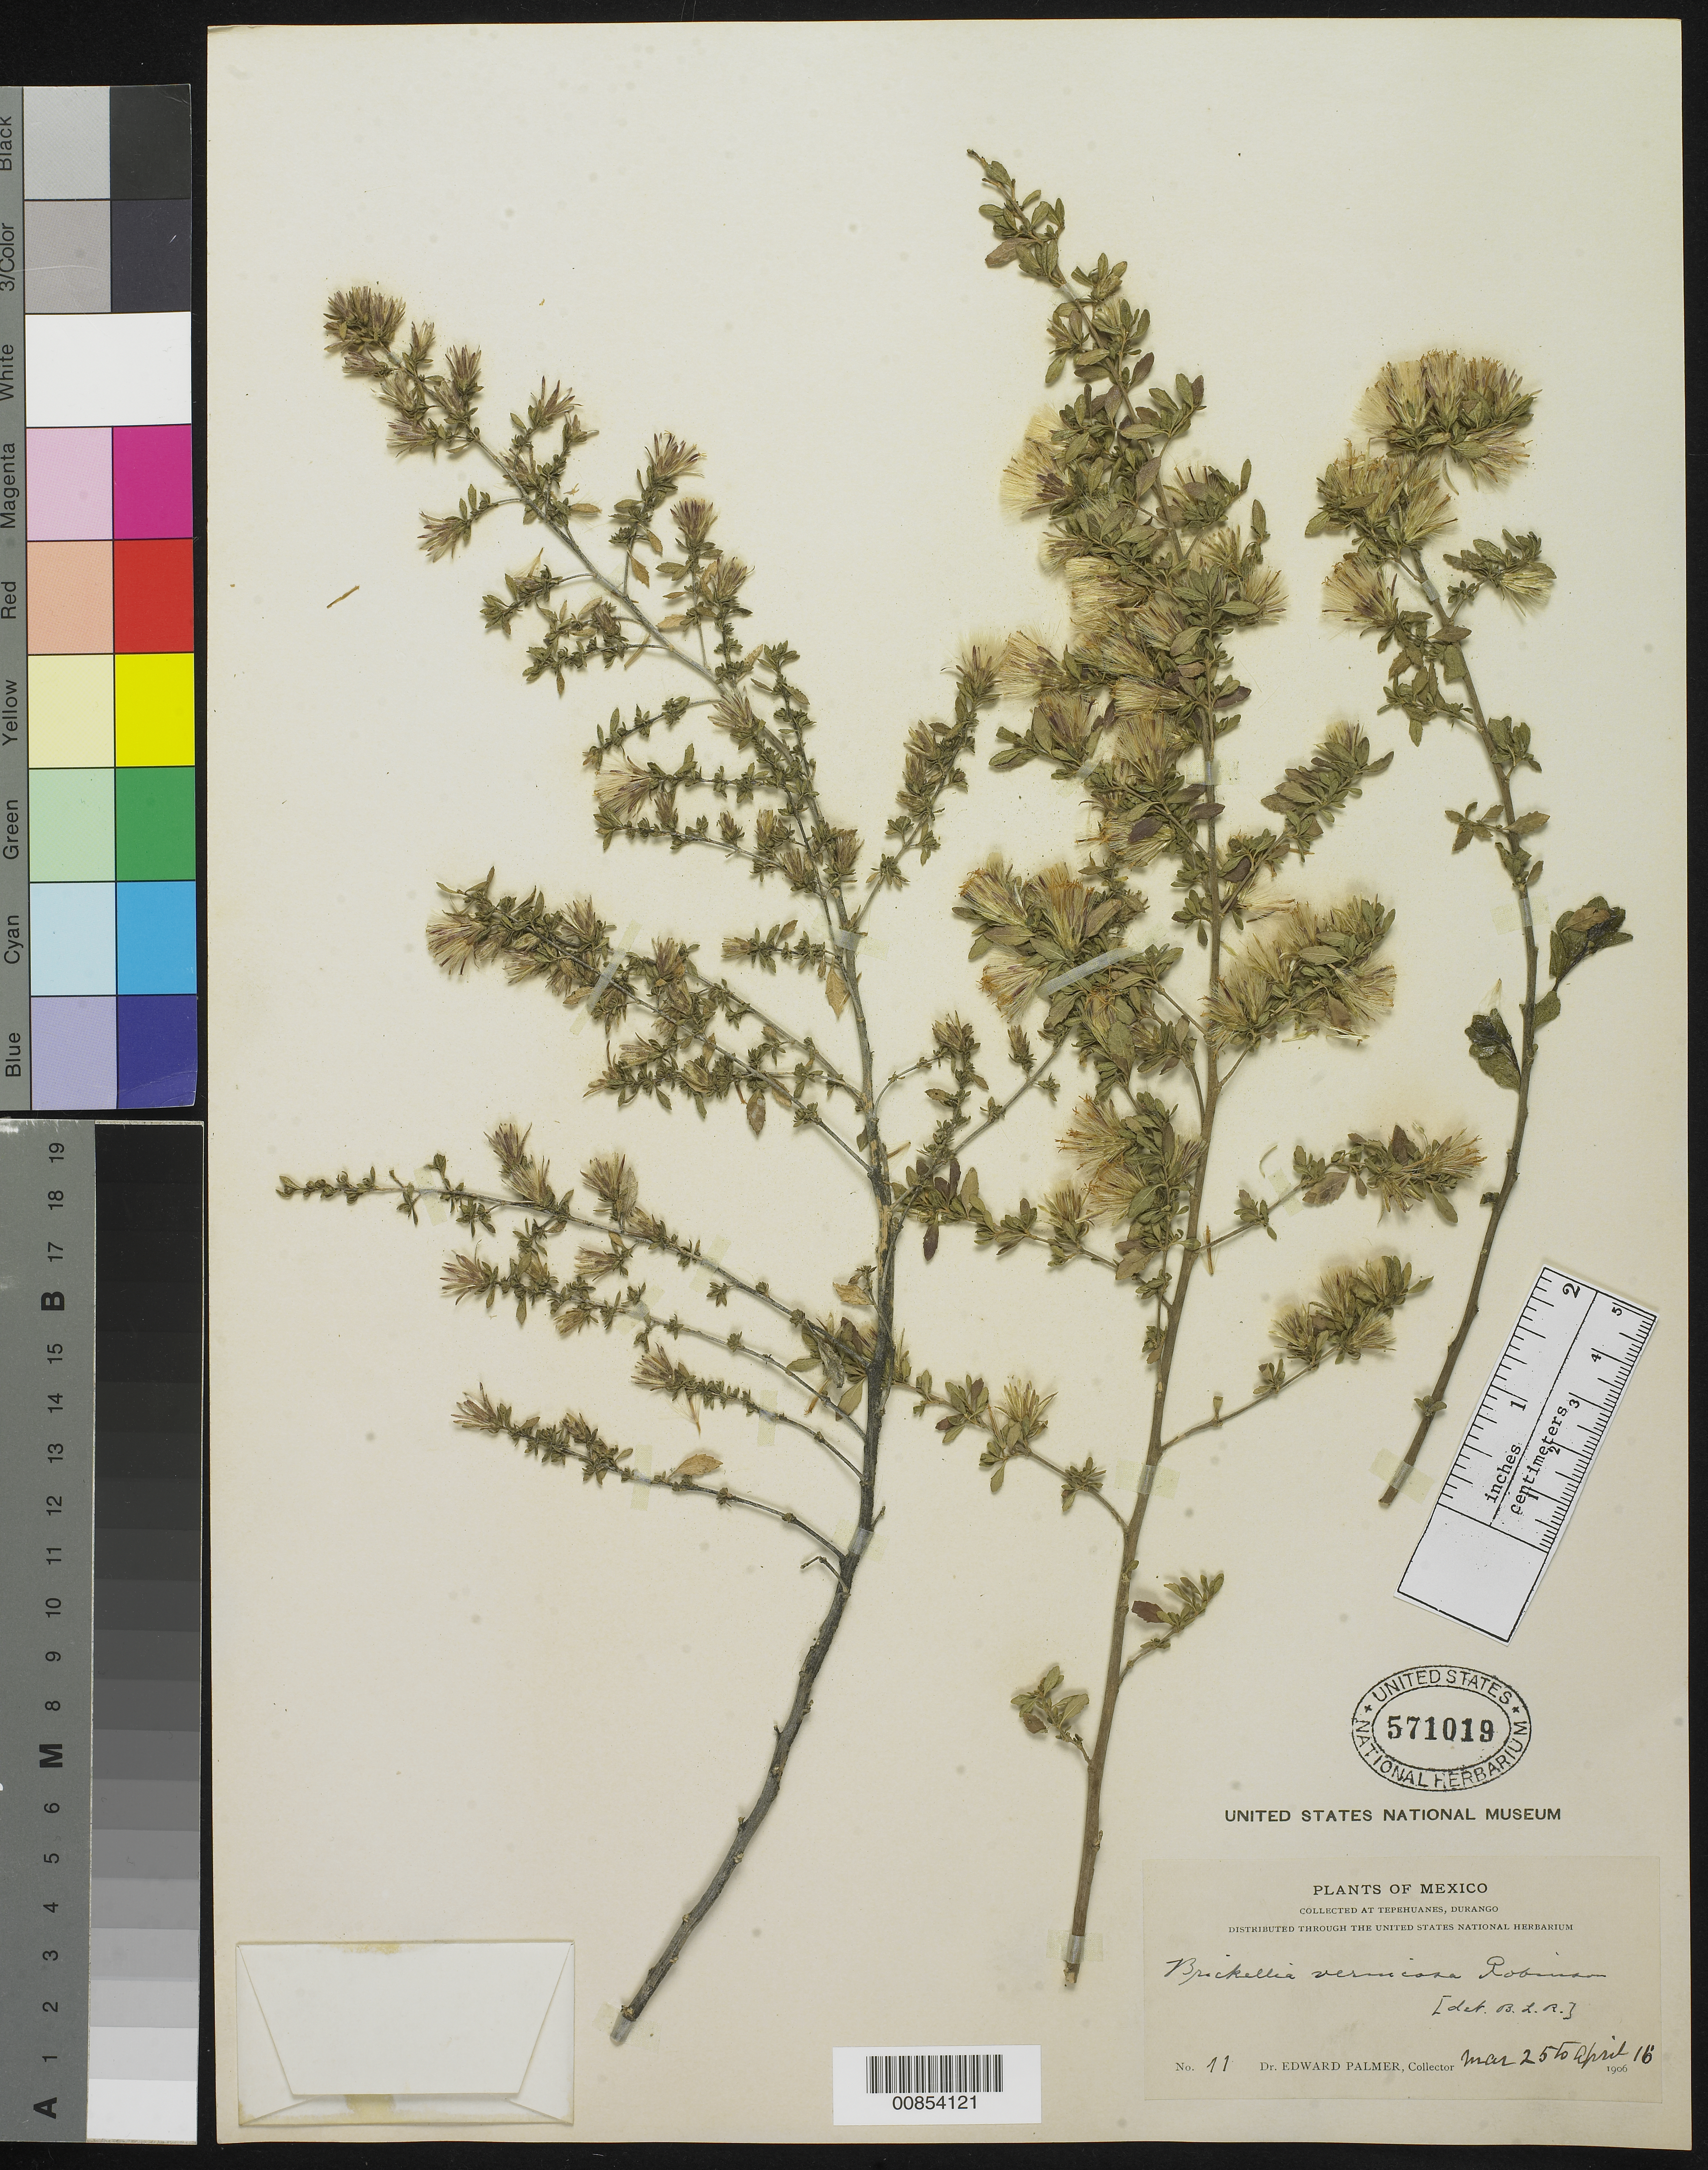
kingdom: Plantae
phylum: Tracheophyta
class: Magnoliopsida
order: Asterales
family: Asteraceae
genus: Brickellia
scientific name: Brickellia vernicosa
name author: B.L. Rob.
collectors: E. Palmer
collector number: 11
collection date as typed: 25 Mar 1906 to 16 Apr 1906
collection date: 1906-03-25/1906-04-16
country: Mexico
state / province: Durango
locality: Tepehuanes, Durango.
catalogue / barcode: US 571019